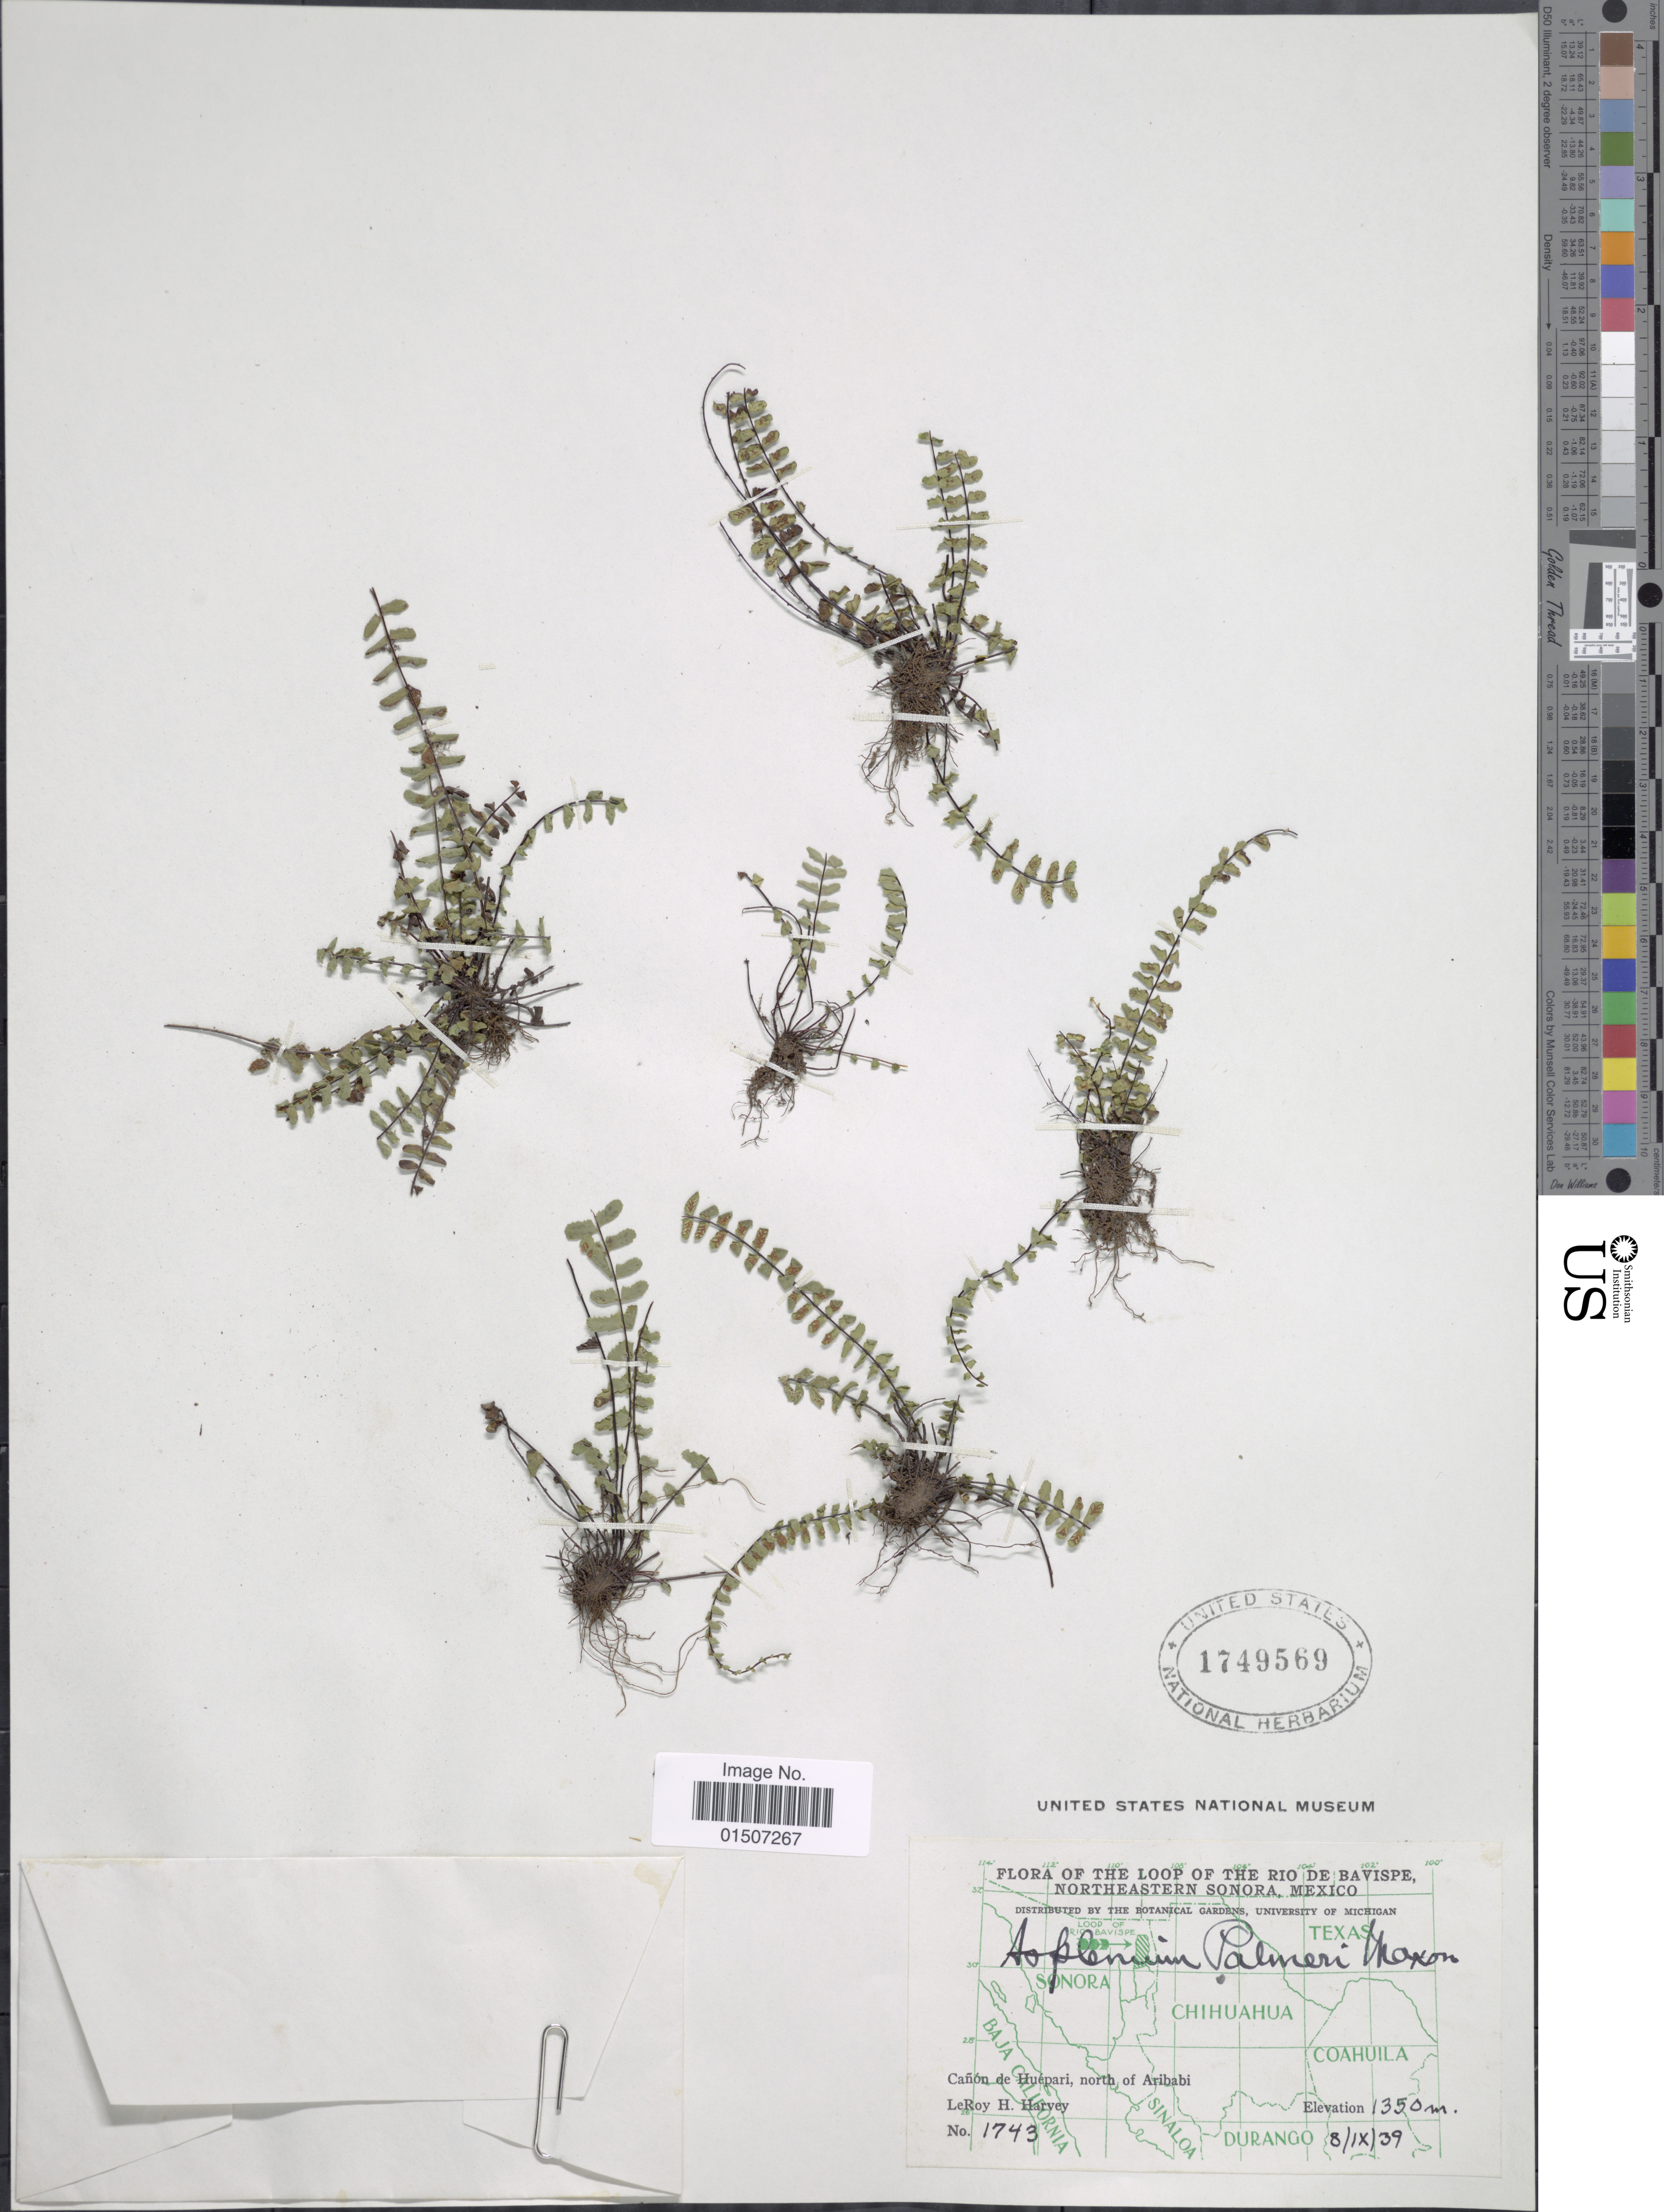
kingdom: Plantae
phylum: Tracheophyta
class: Polypodiopsida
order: Polypodiales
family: Aspleniaceae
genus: Asplenium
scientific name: Asplenium palmeri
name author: Maxon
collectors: L. H. Harvey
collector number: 1743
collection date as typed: Transcribed d/m/y: 8/9/39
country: Mexico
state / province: Sonora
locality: The Loop of the Rio de Bavispe, Northeastern Sonora, Cañon de Huépari, north of Aibabi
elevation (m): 1350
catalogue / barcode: US 1749569